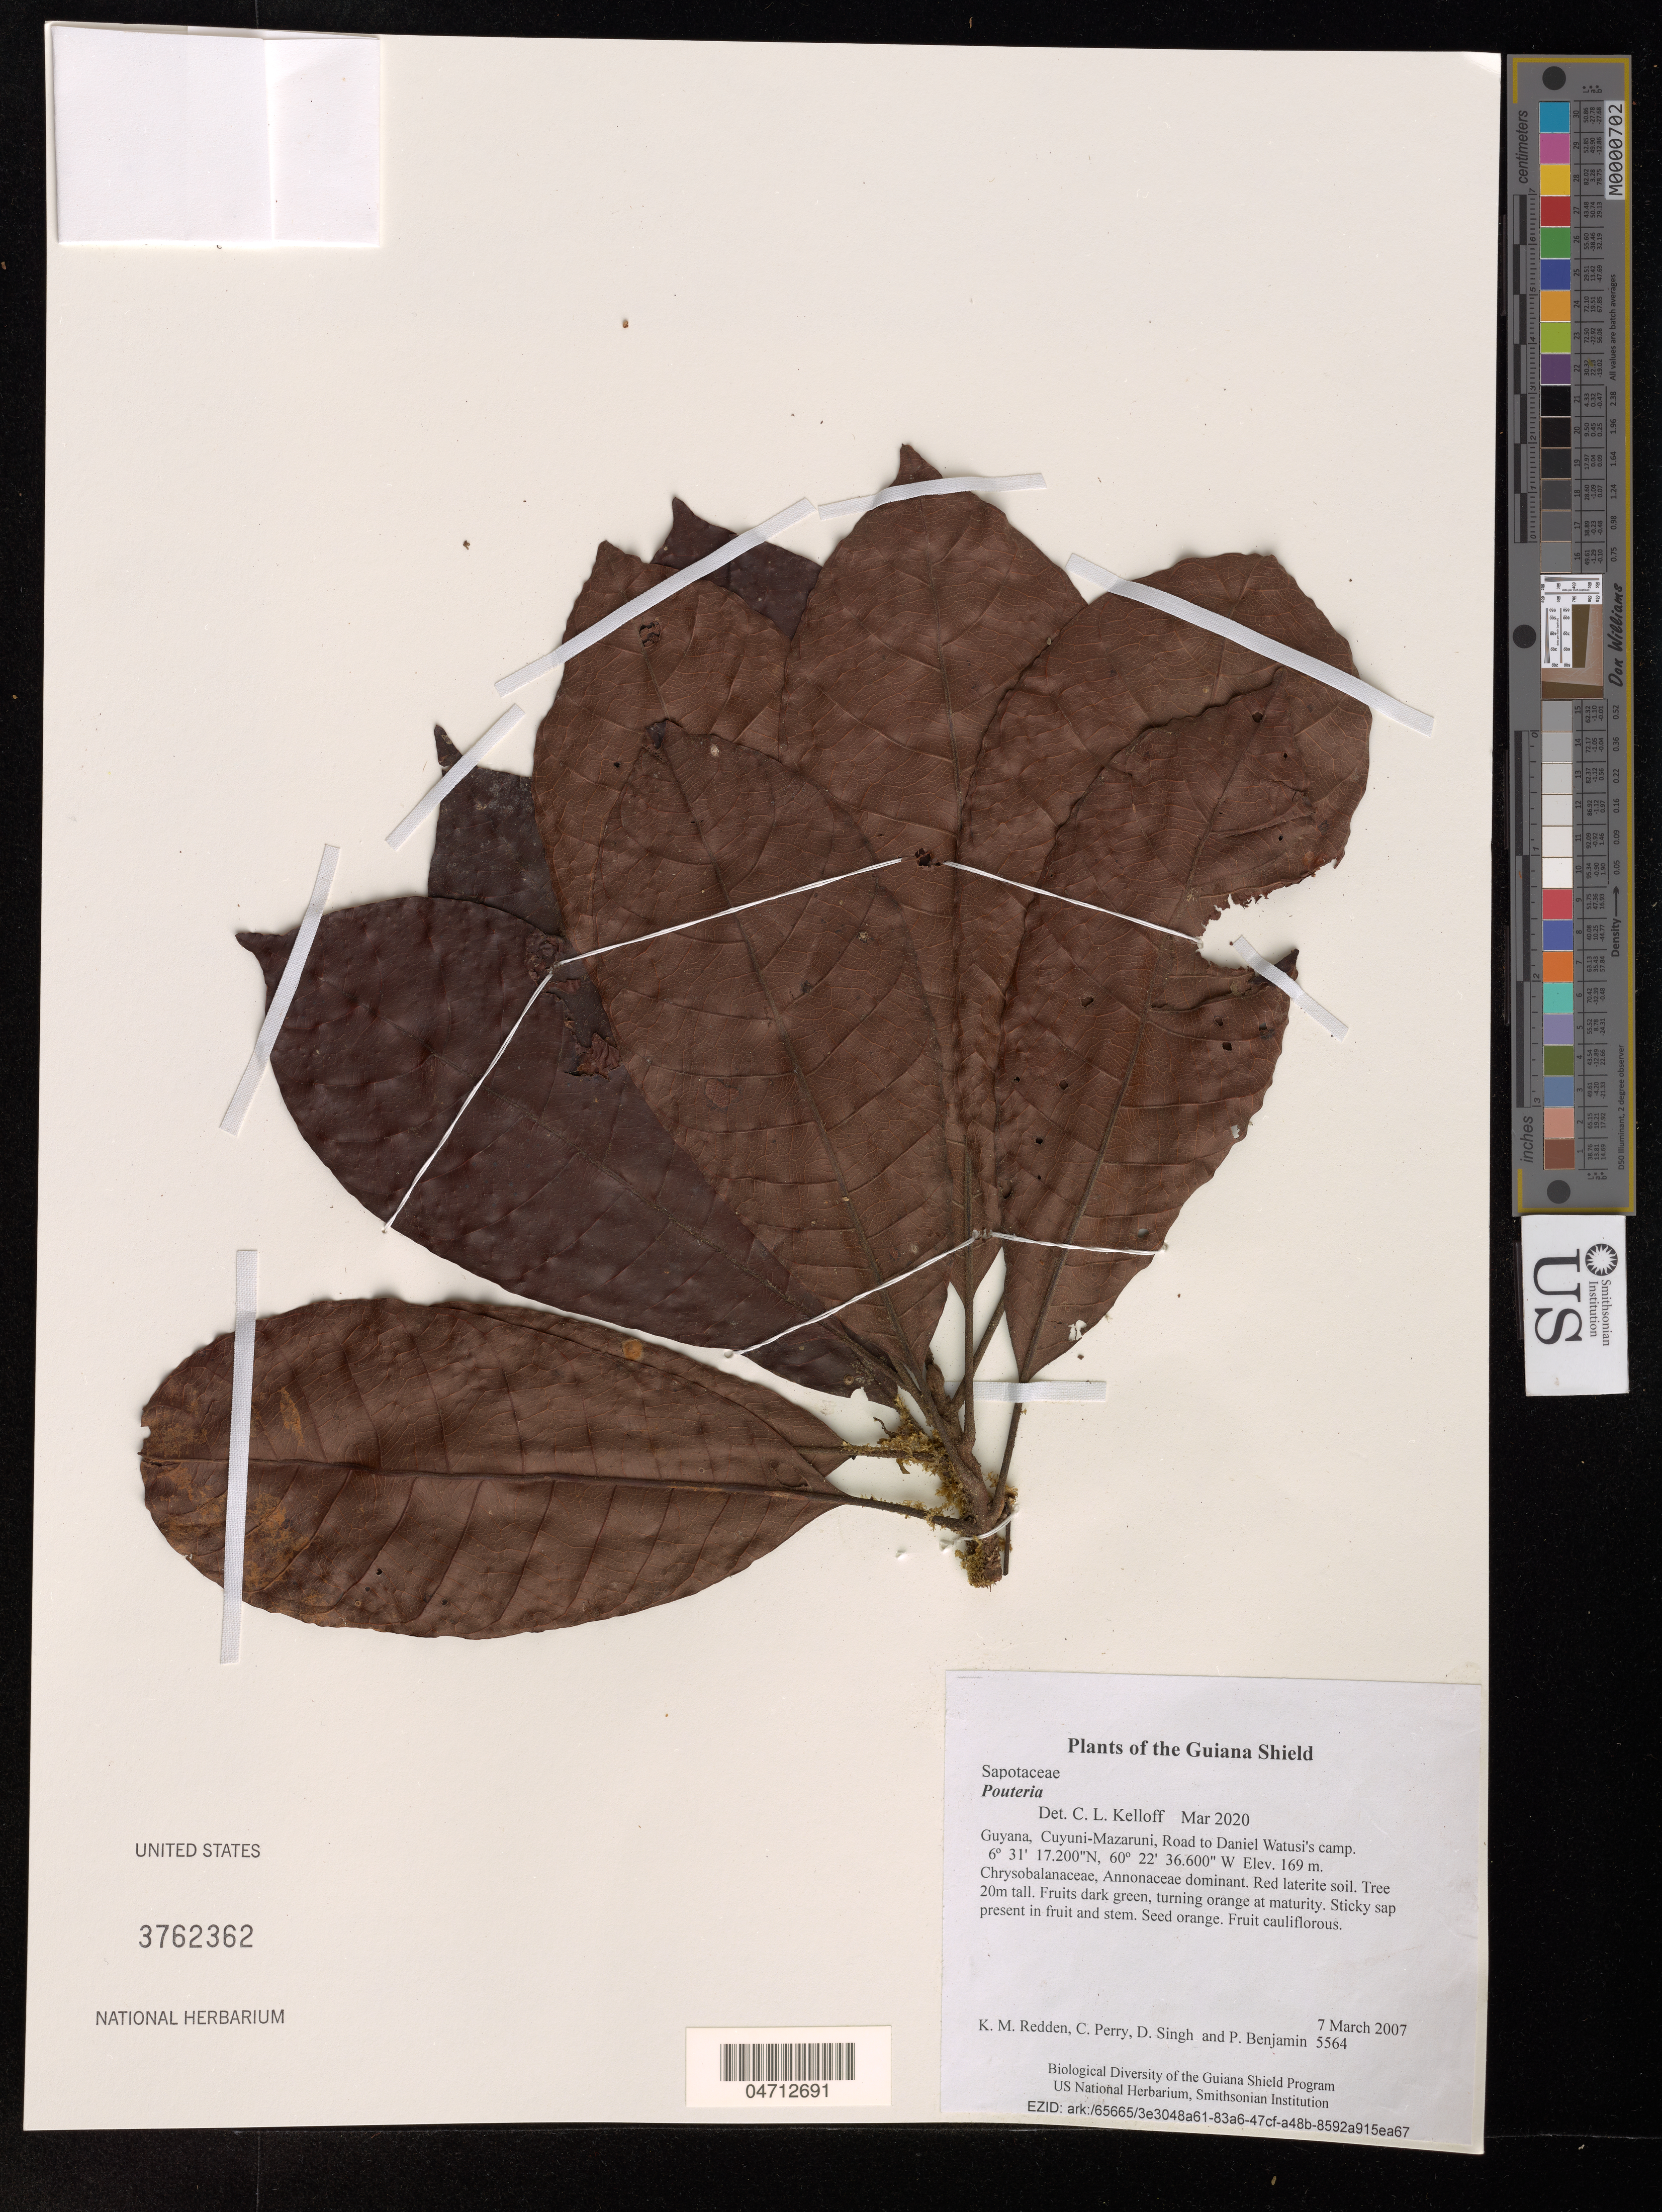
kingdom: Plantae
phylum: Tracheophyta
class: Magnoliopsida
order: Ericales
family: Sapotaceae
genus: Pouteria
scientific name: Pouteria sp.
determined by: Kelloff, C. L.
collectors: K. M. Redden, C. Perry, D. Singh & P. Benjamin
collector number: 5564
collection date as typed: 7 March 2007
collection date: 2007-03-07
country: Guyana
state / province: Cuyuni-Mazaruni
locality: Road to Daniel Watusi's camp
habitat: Chrysobalanaceae, Annonaceae dominant. Red laterite soil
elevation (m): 169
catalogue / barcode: US 3762362